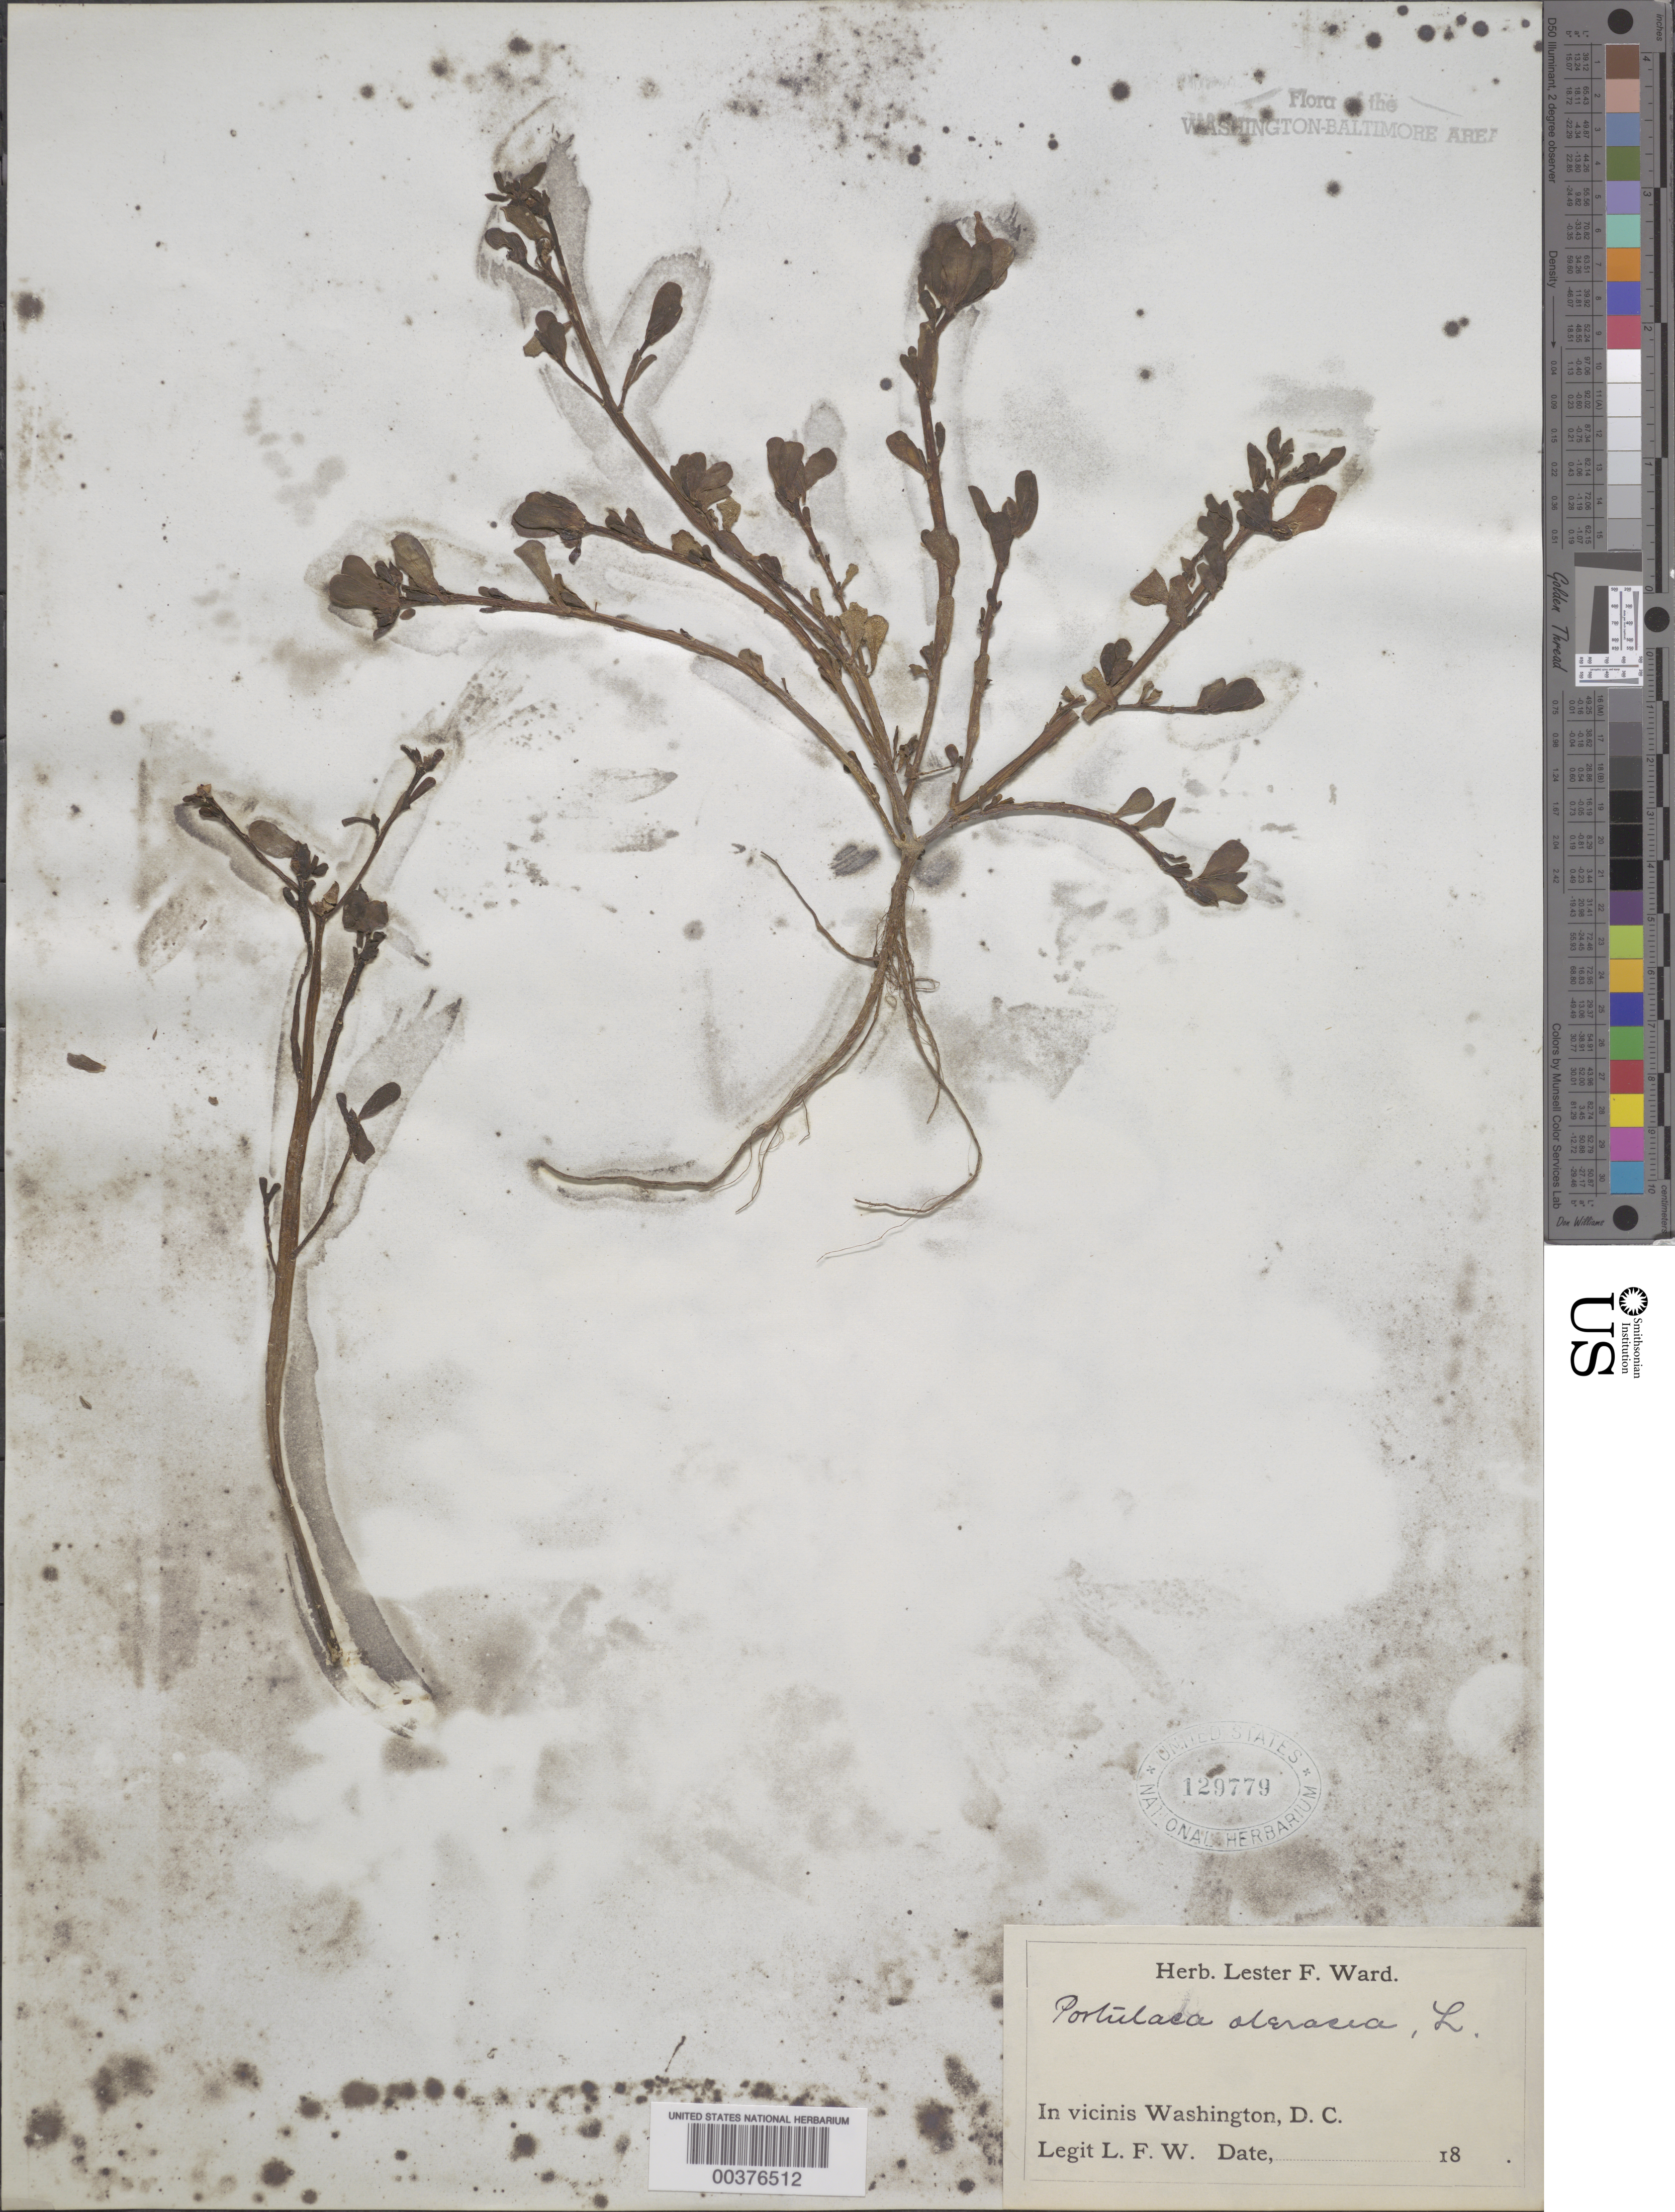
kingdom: Plantae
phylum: Tracheophyta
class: Magnoliopsida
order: Caryophyllales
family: Portulacaceae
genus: Portulaca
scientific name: Portulaca oleracea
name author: L.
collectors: L. F. Ward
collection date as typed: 18--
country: United States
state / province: District of Columbia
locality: G.P.W., Washington D.C. area.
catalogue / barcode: US 129779